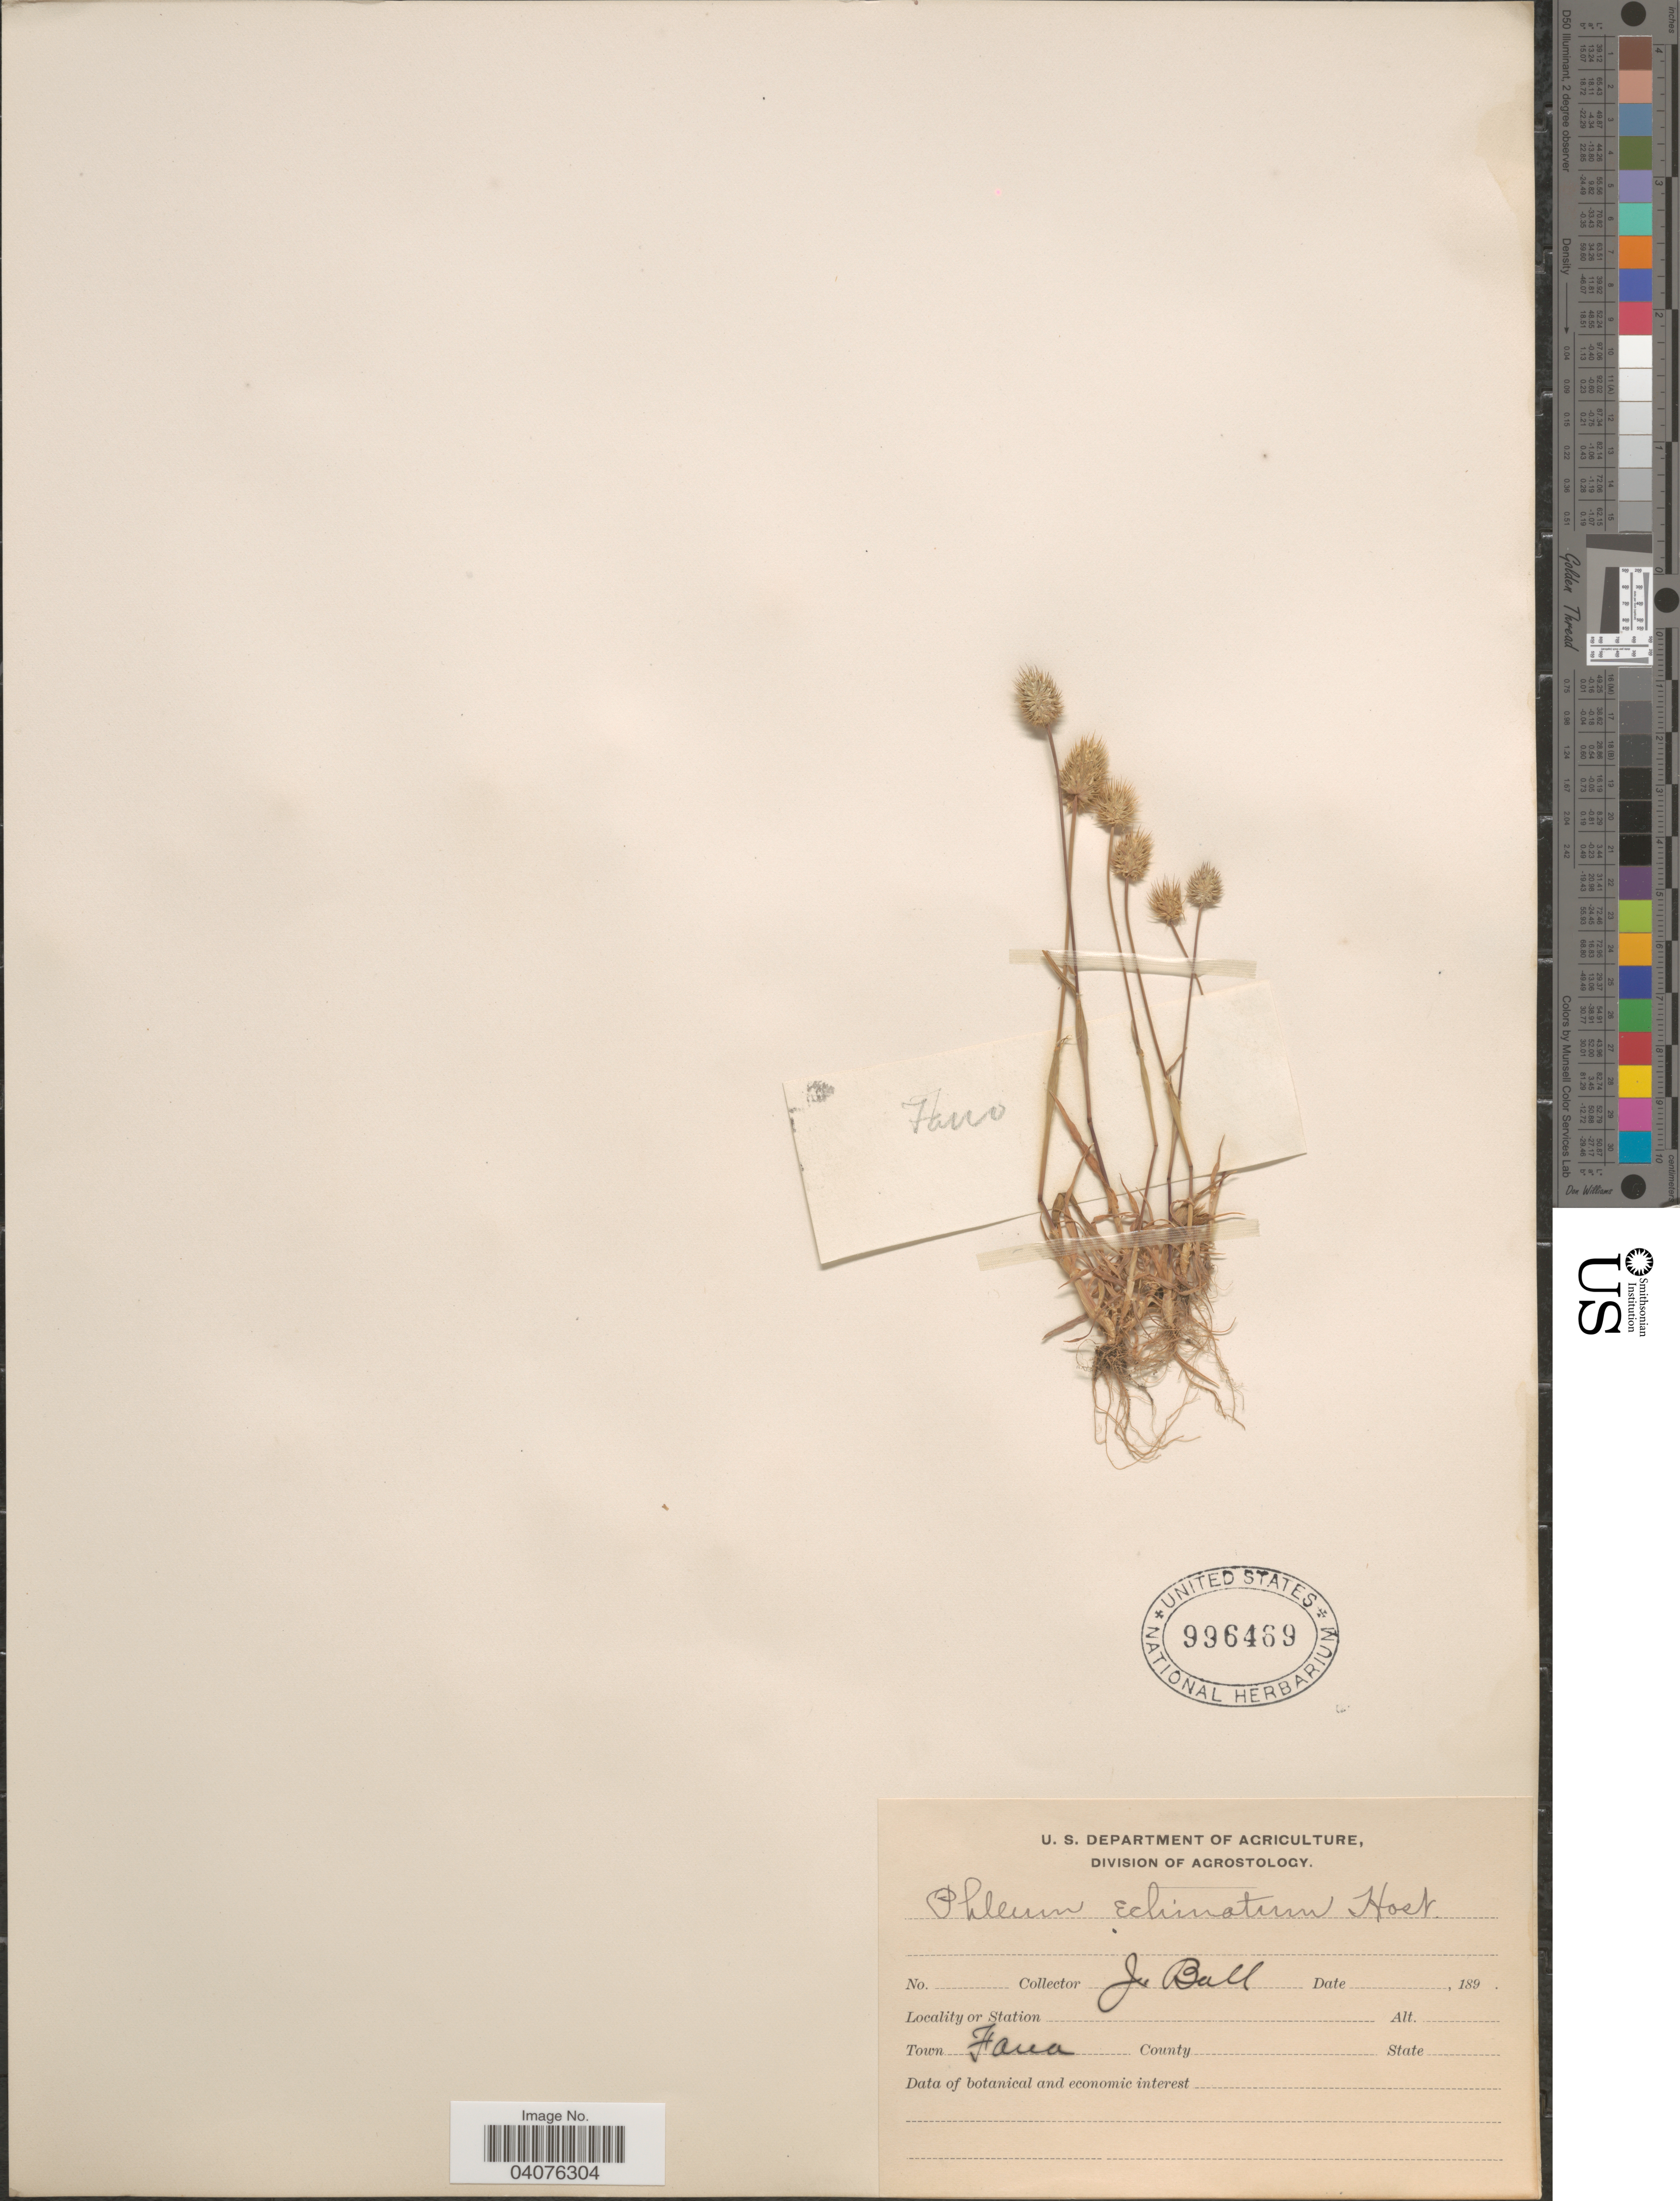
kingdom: Plantae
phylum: Tracheophyta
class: Liliopsida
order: Poales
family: Poaceae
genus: Phleum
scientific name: Phleum echinatum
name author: Host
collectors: J. Ball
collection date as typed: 189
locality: Town Fano.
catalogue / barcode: US 996469